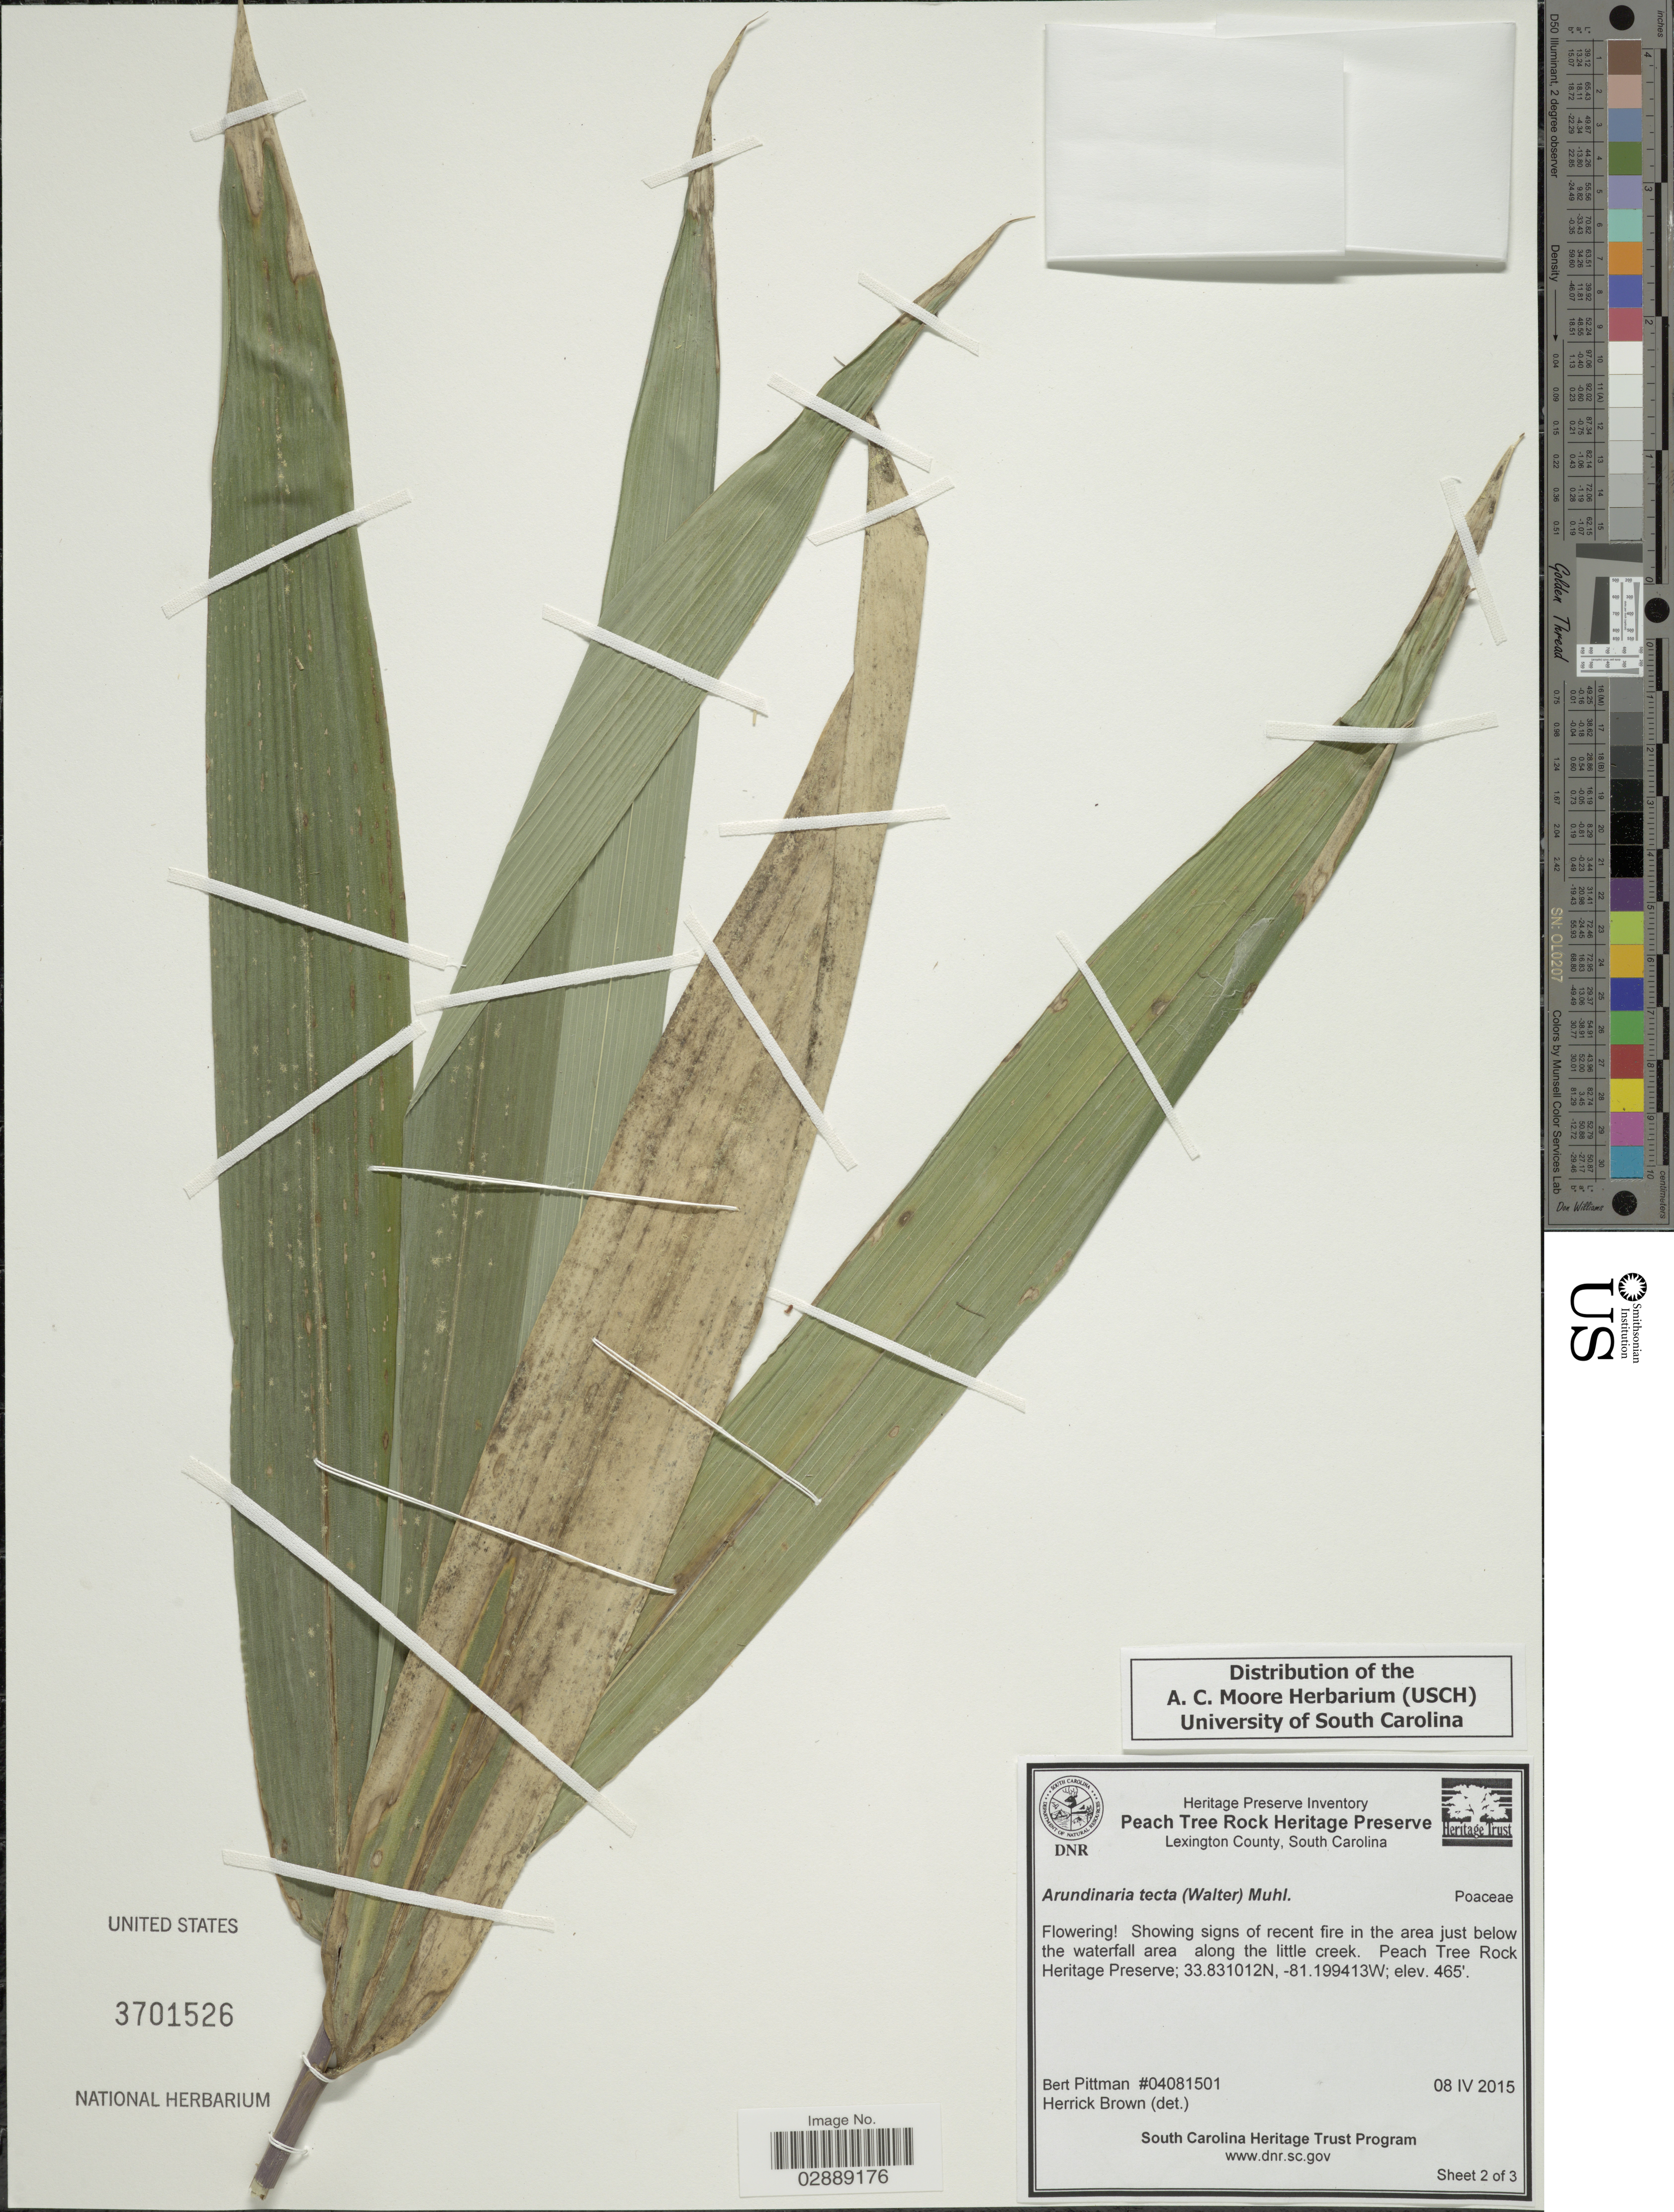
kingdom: Plantae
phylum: Tracheophyta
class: Liliopsida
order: Poales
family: Poaceae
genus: Arundinaria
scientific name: Arundinaria tecta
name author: (Walter) Muhl.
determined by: Brown, H. H. K.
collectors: B. Pittman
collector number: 04081501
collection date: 2015-04-08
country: United States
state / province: South Carolina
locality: Peach Tree Rock Heritage Preserve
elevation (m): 142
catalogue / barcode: US 3701526